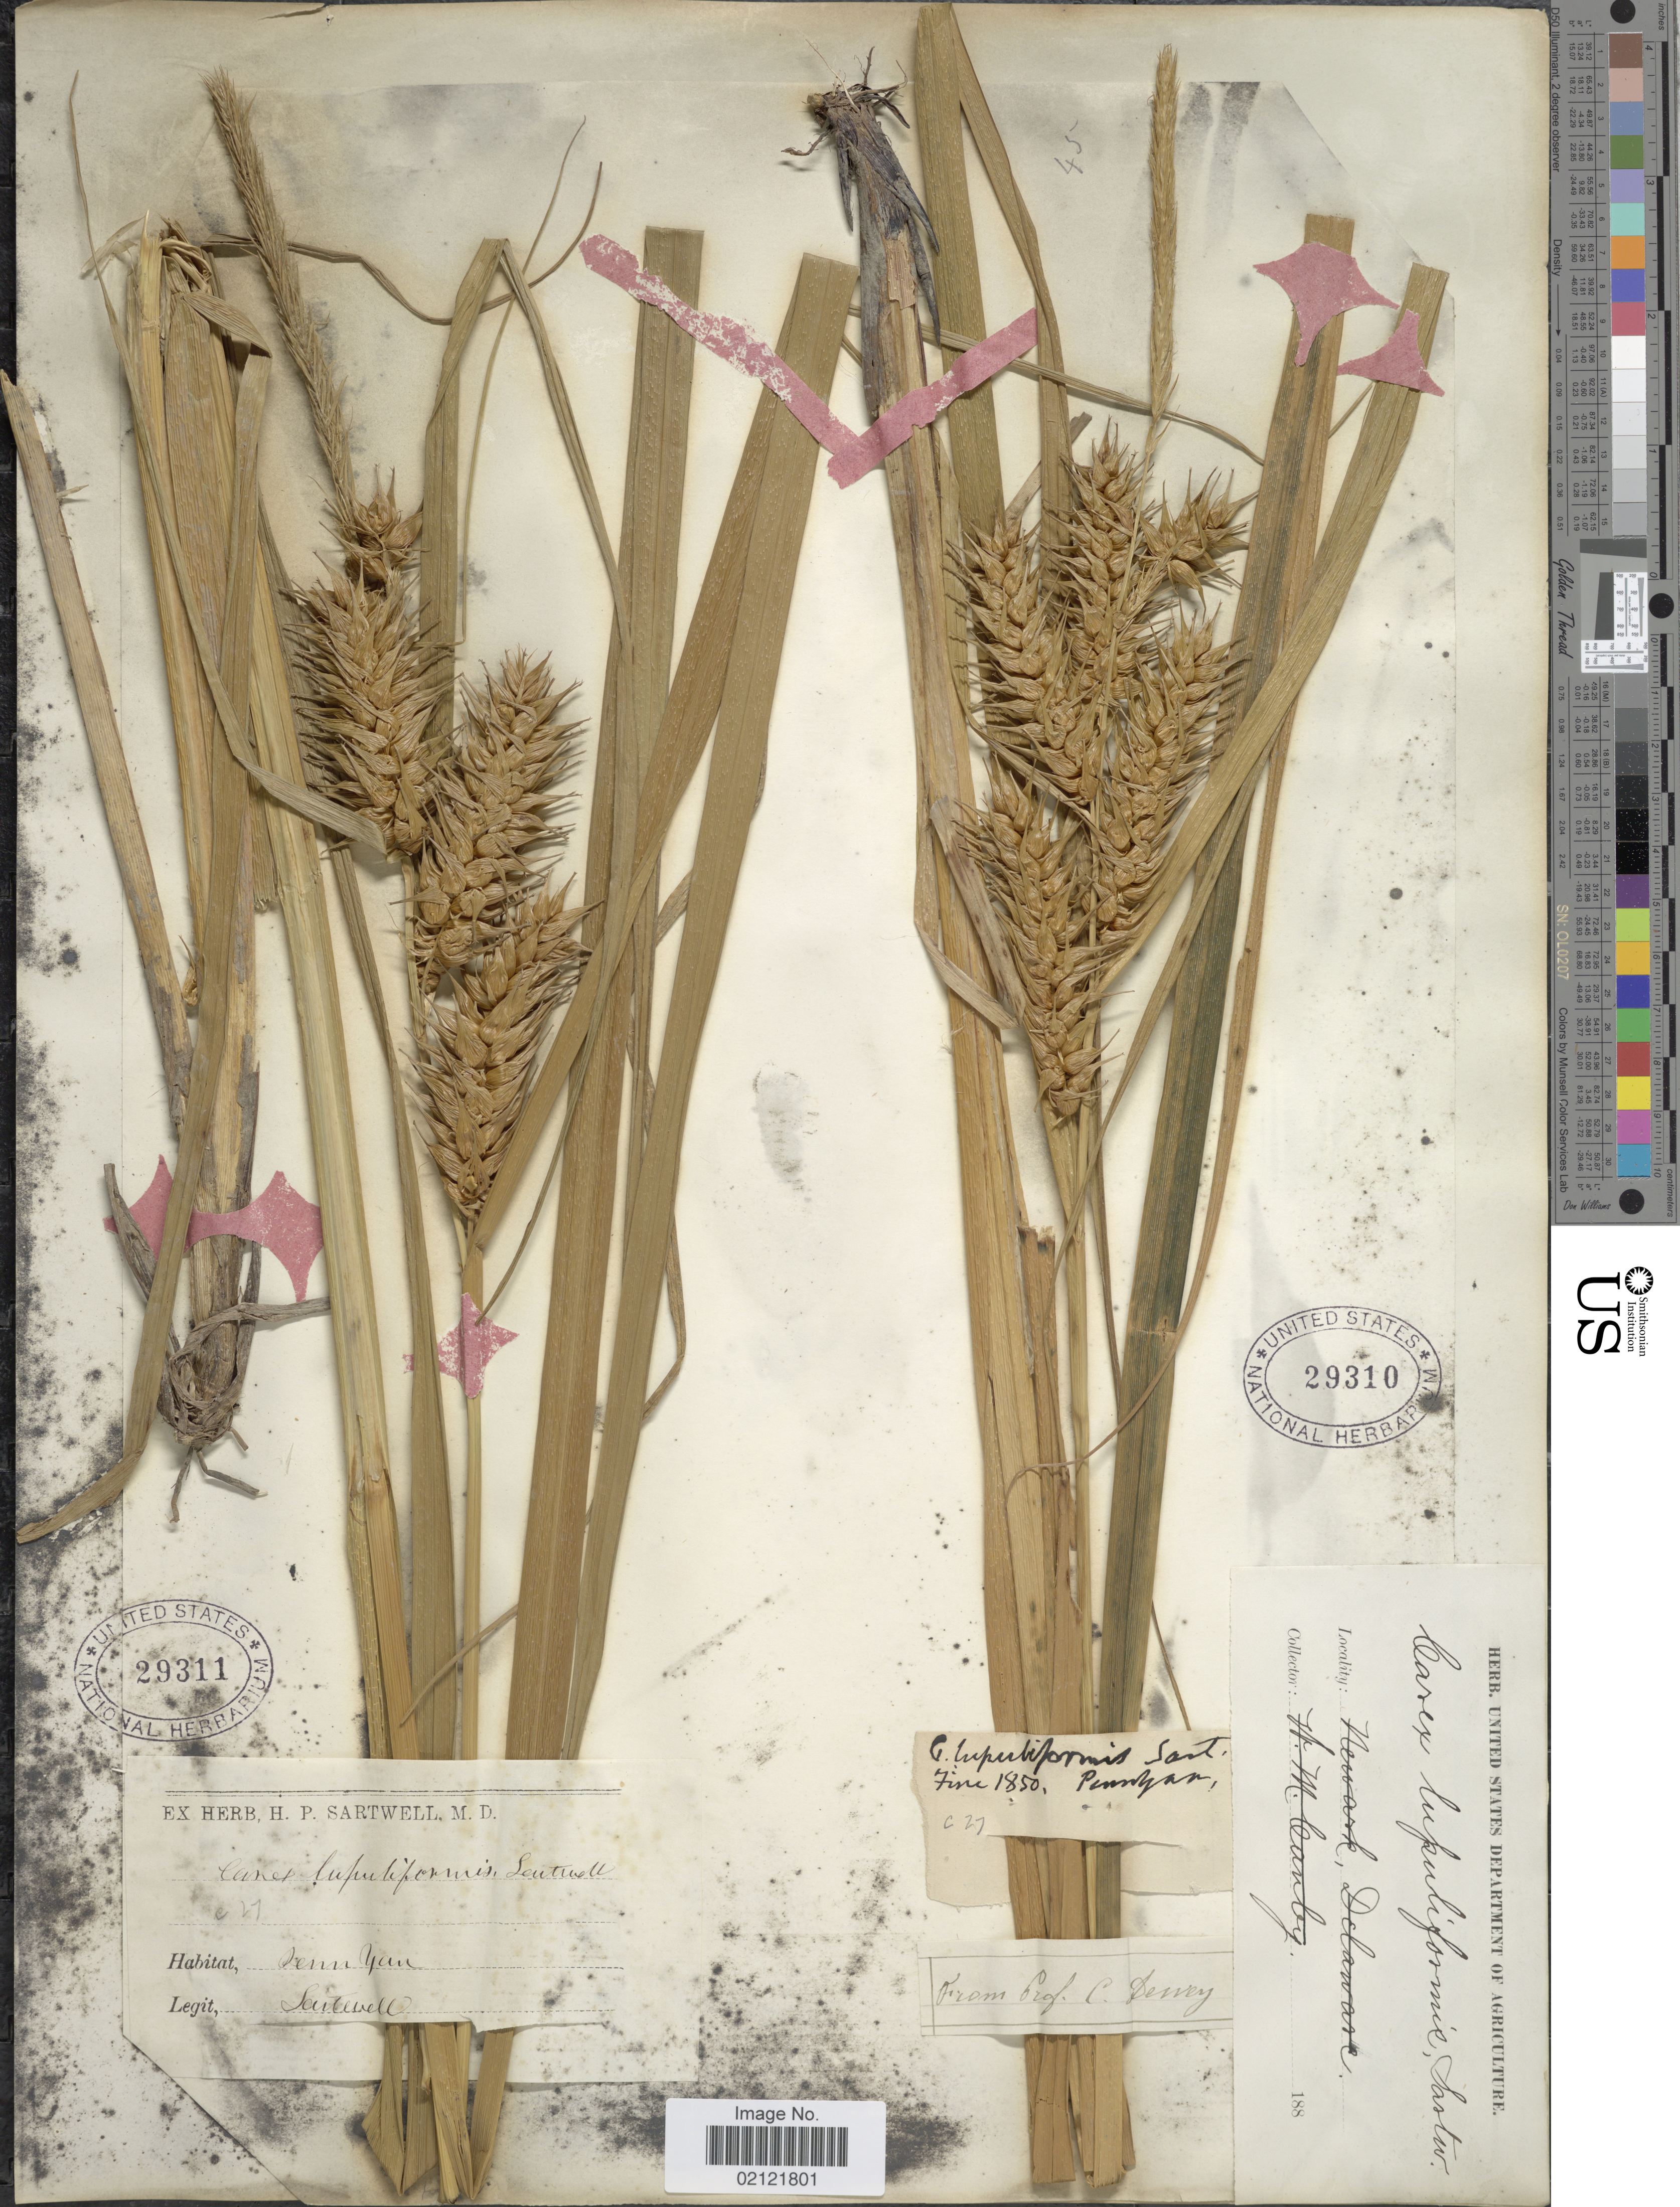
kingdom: Plantae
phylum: Tracheophyta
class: Liliopsida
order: Poales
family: Cyperaceae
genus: Carex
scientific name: Carex lupuliformis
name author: Sartwell ex Dewey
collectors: Sartwell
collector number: C27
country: United States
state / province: New York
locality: Penn Yan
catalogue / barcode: US 29311